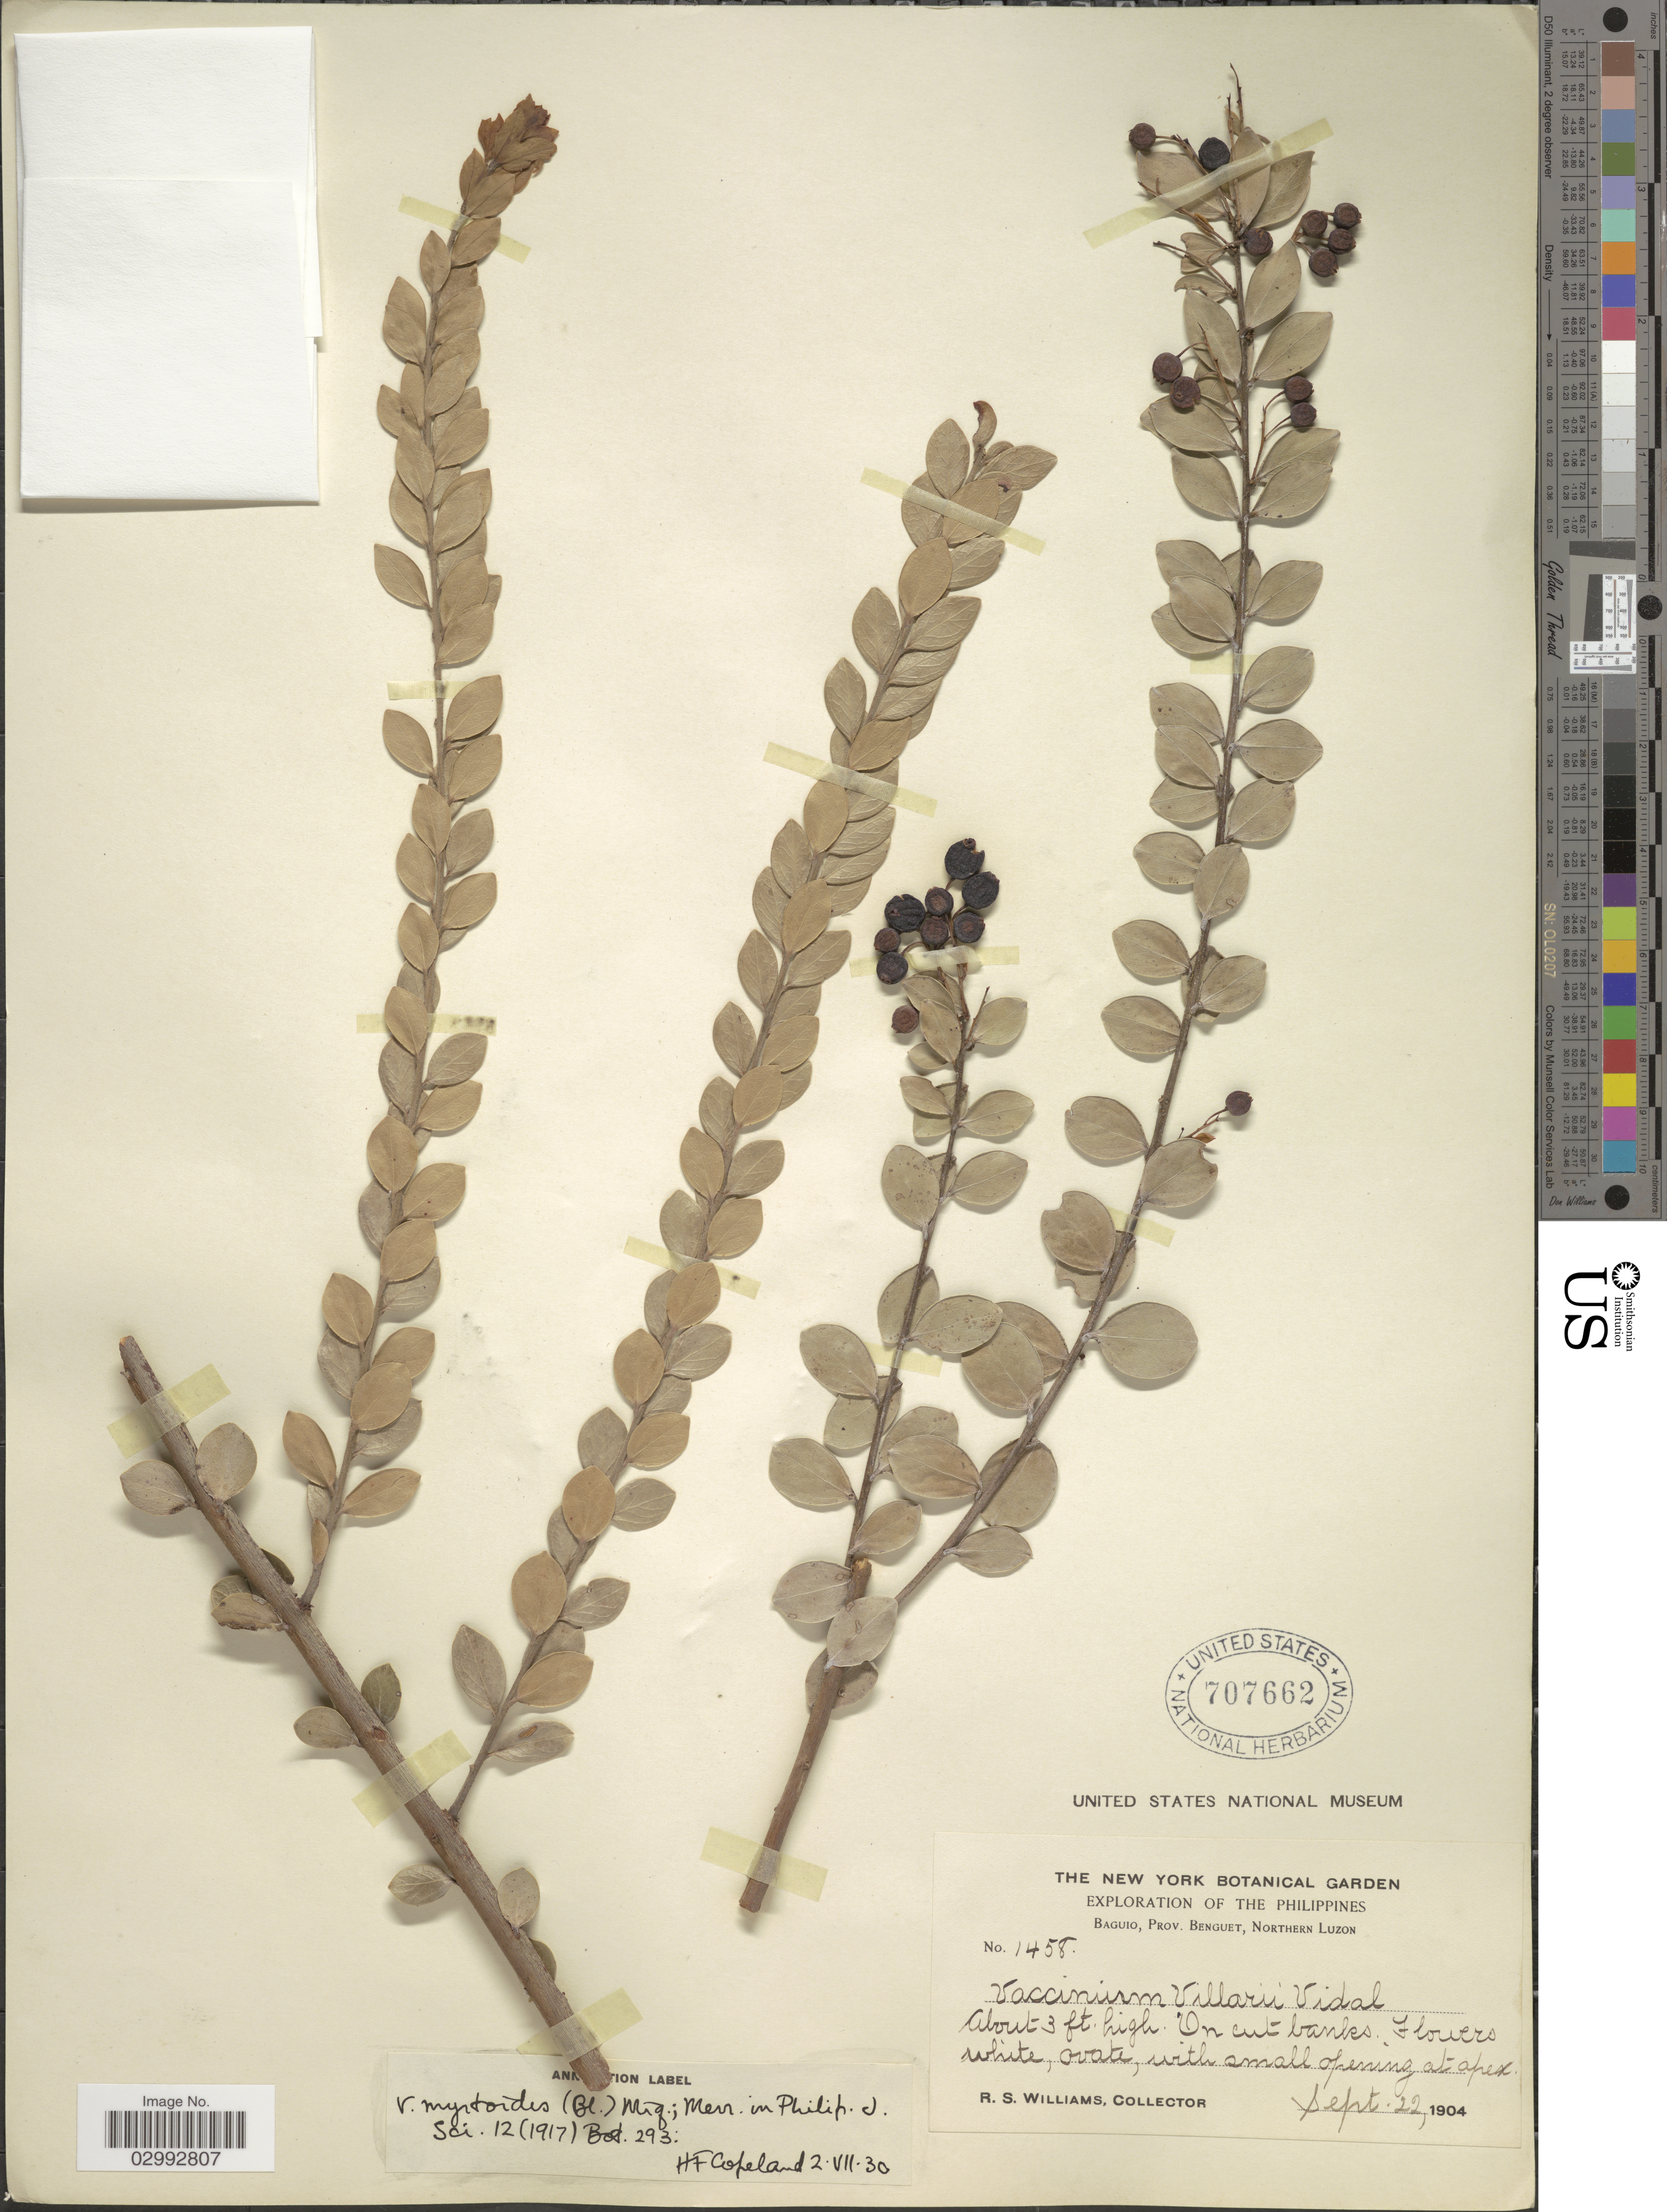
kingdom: Plantae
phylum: Tracheophyta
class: Magnoliopsida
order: Ericales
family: Ericaceae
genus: Vaccinium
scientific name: Vaccinium myrtoides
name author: Miq.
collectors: R. S. Williams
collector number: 1458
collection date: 1904-09-22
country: Philippines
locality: Baguio, Prov. Benguet, Northern Luzon.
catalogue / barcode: US 707662